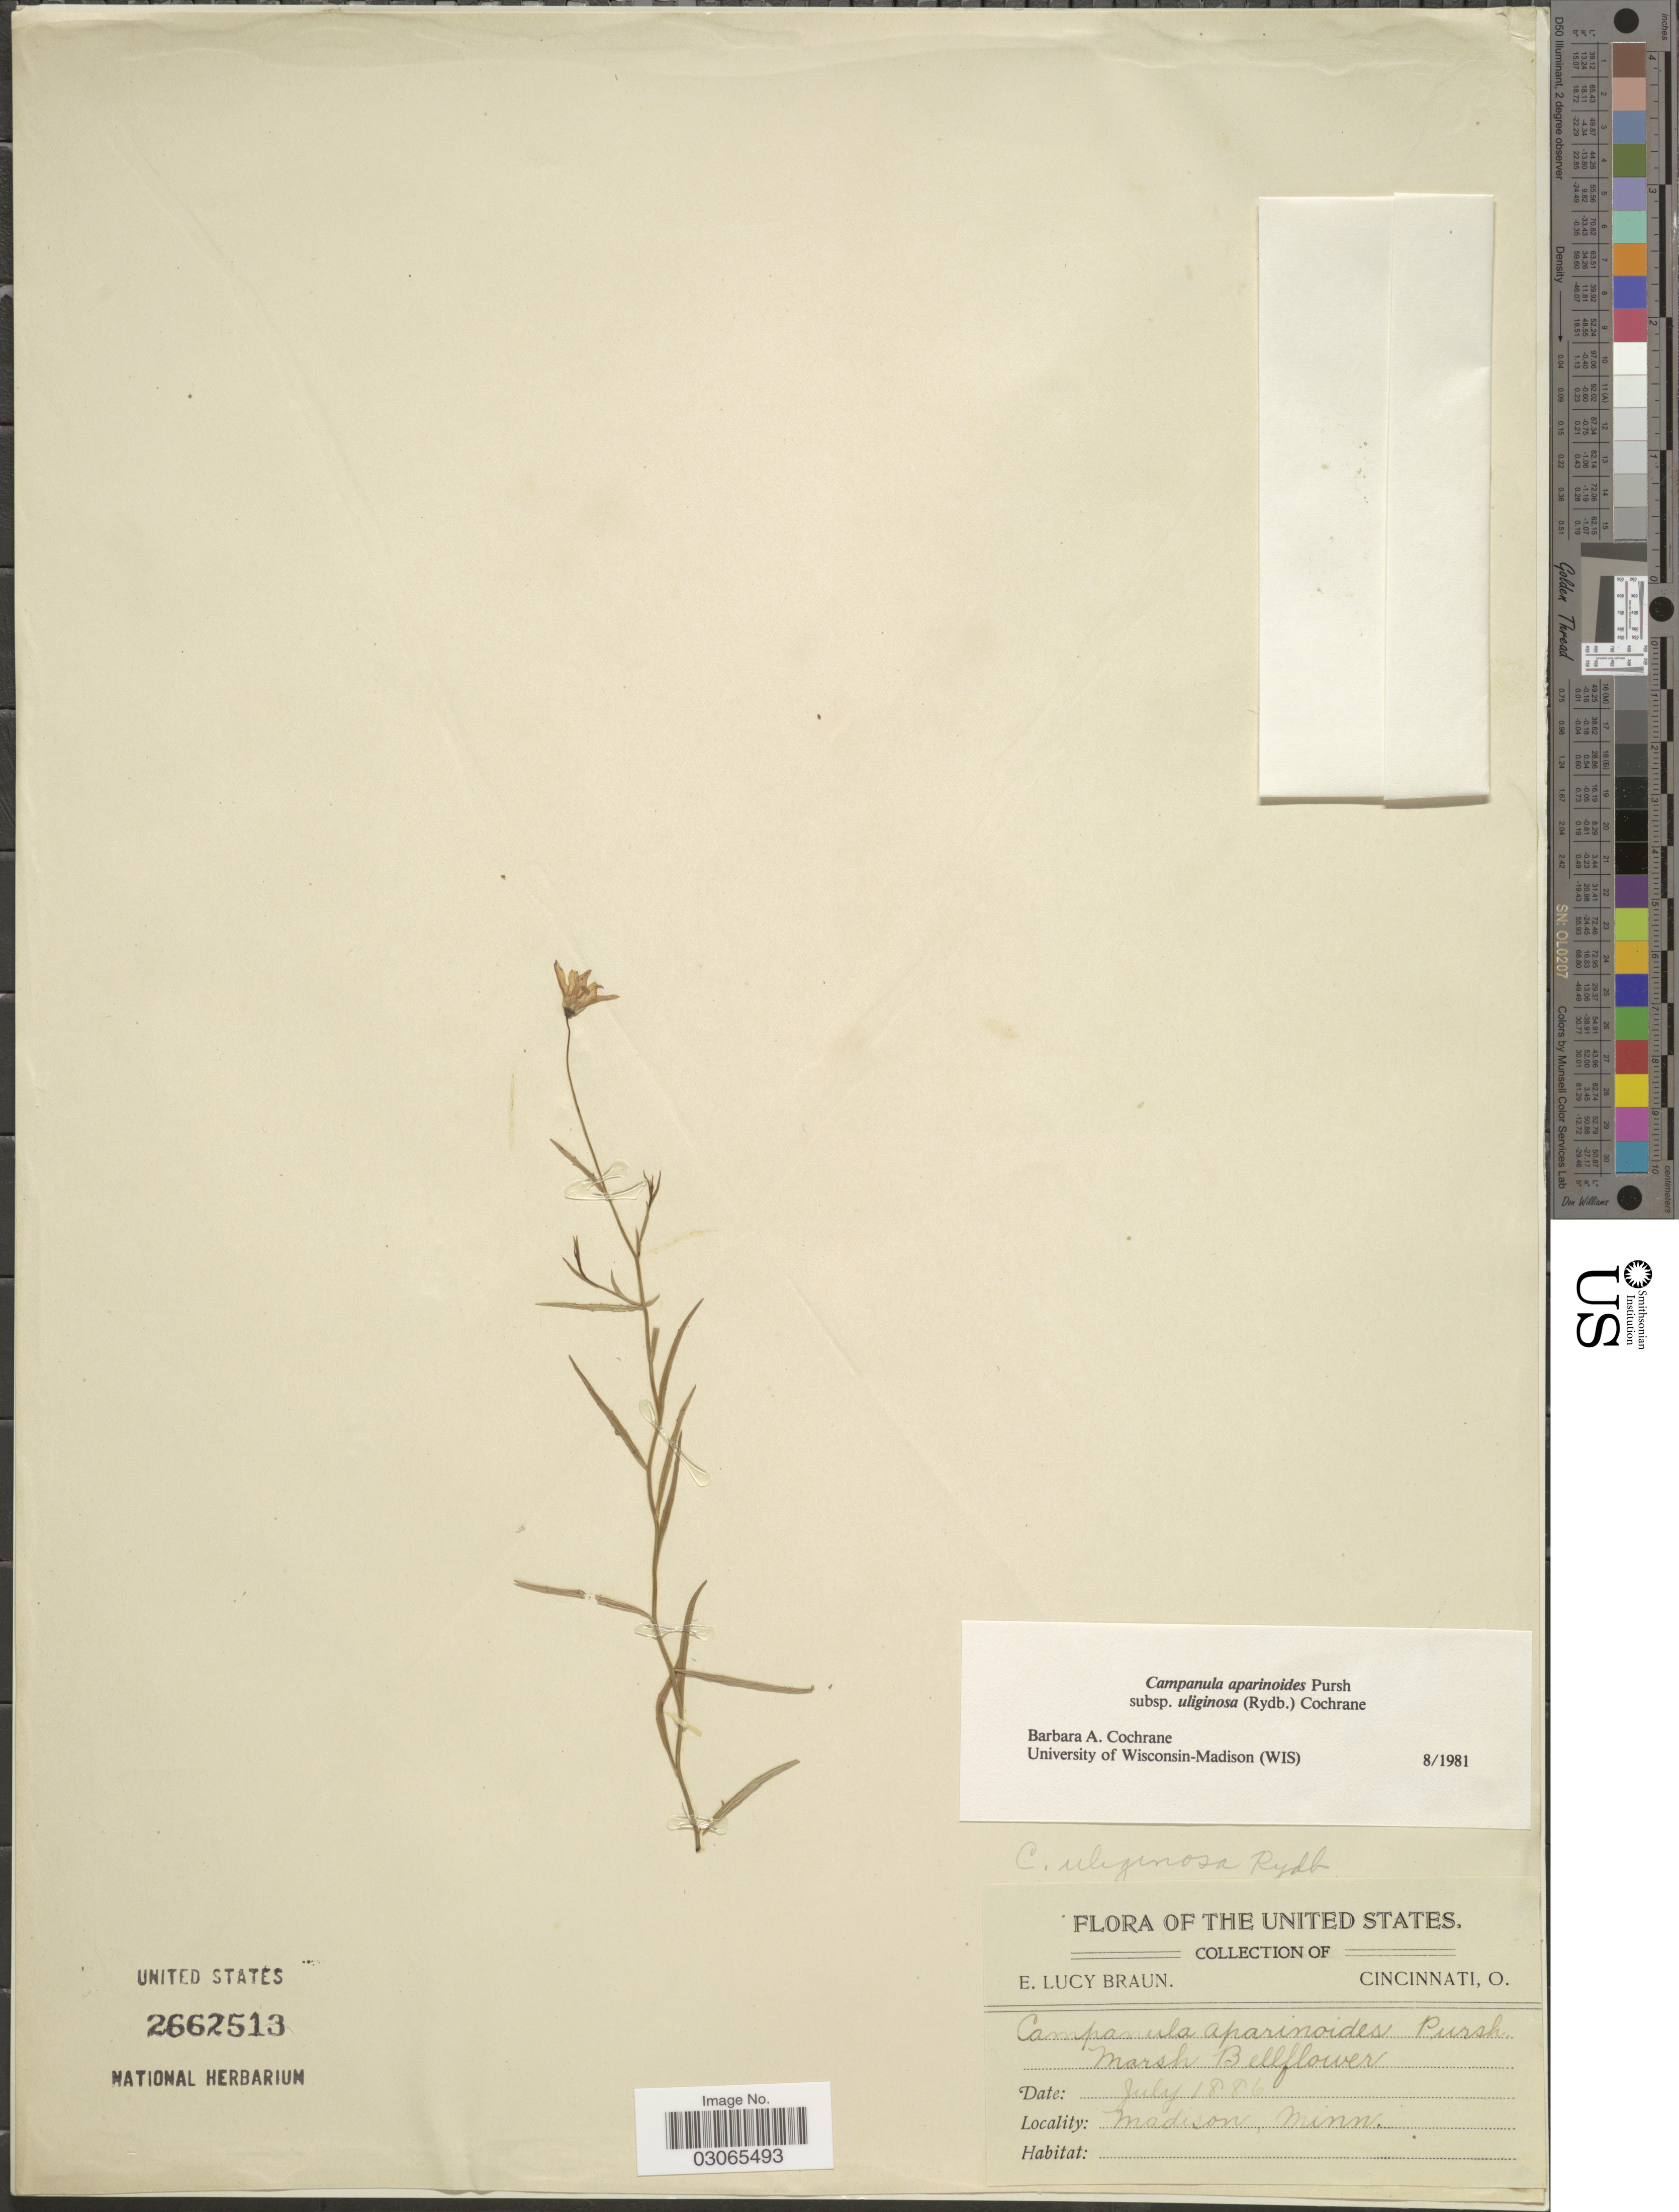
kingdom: Plantae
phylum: Tracheophyta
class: Magnoliopsida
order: Asterales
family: Campanulaceae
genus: Campanula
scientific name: Campanula aparinoides var. uliginosa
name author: (Rydb.) Gleason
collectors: E. L. Braun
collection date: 1886-07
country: United States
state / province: Minnesota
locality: Madison.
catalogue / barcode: US 2662513